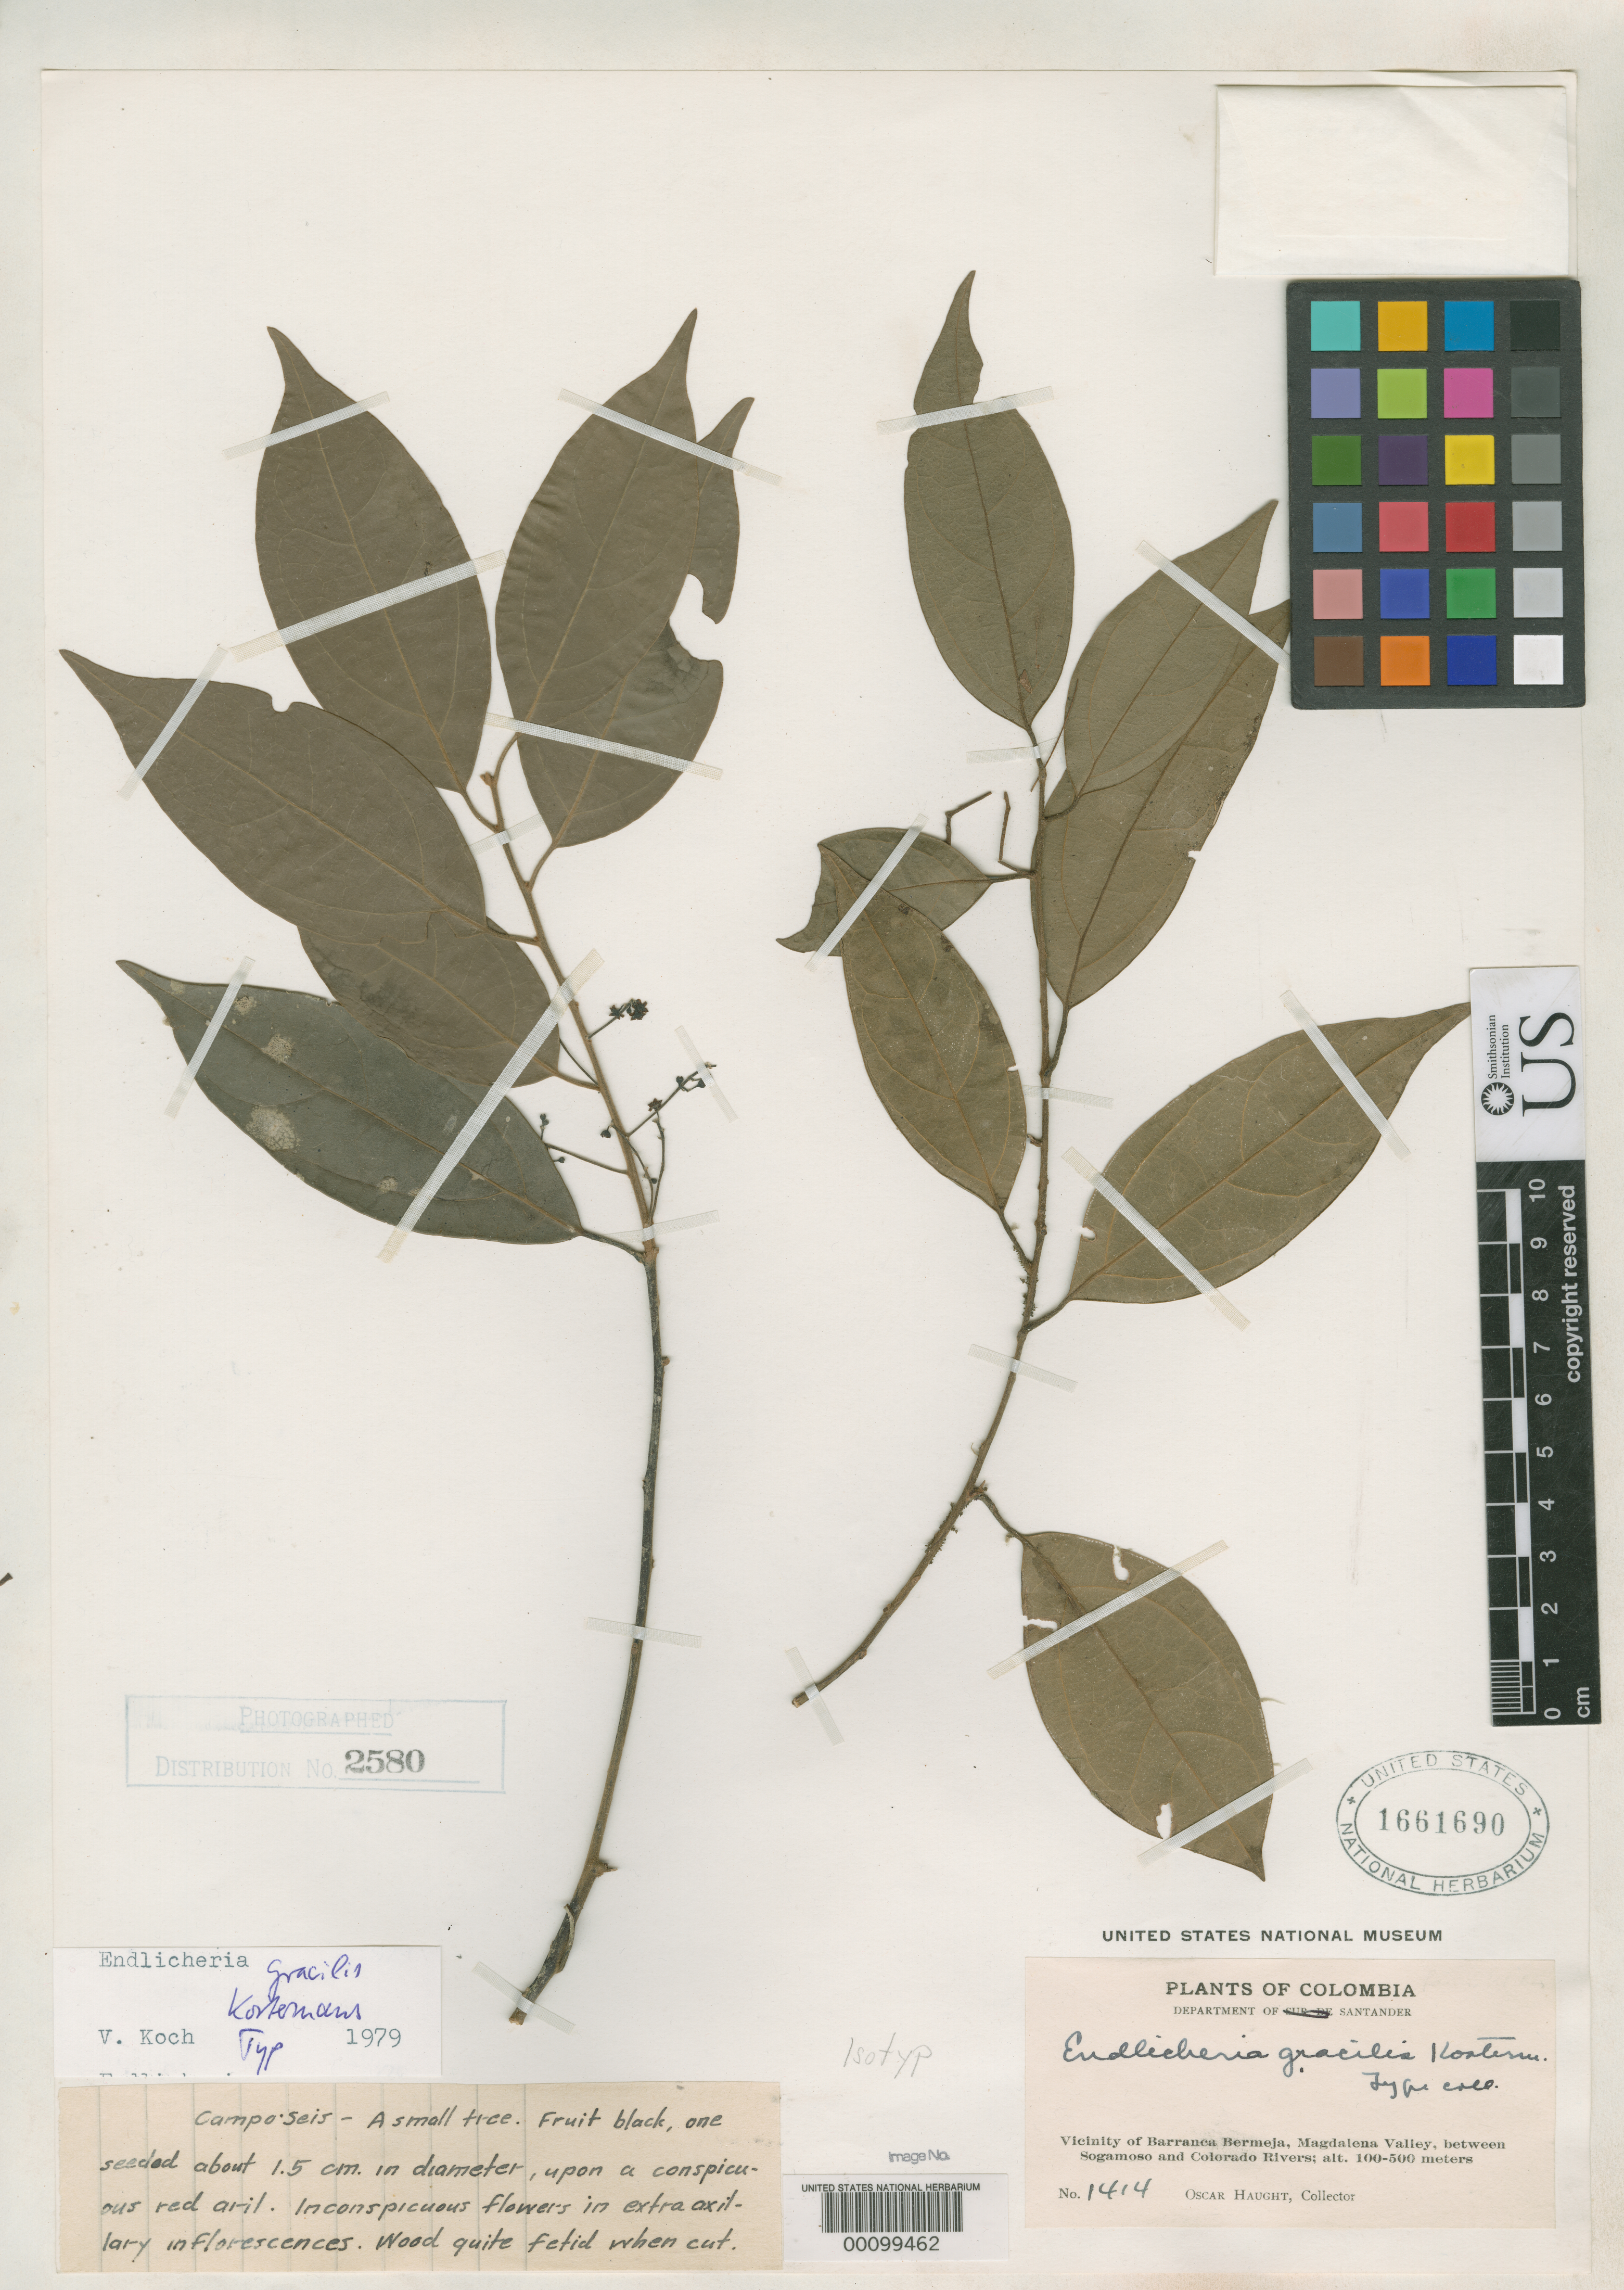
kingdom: Plantae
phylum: Tracheophyta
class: Magnoliopsida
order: Laurales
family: Lauraceae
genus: Endlicheria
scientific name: Endlicheria gracilis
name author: Kosterm.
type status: Isotype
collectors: O. L. Haught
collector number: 1414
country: Colombia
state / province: Santander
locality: Barrancabermeja, Magdalena Valley, between Sogamoso & Colorado Rivers.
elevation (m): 100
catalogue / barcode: US 1661690